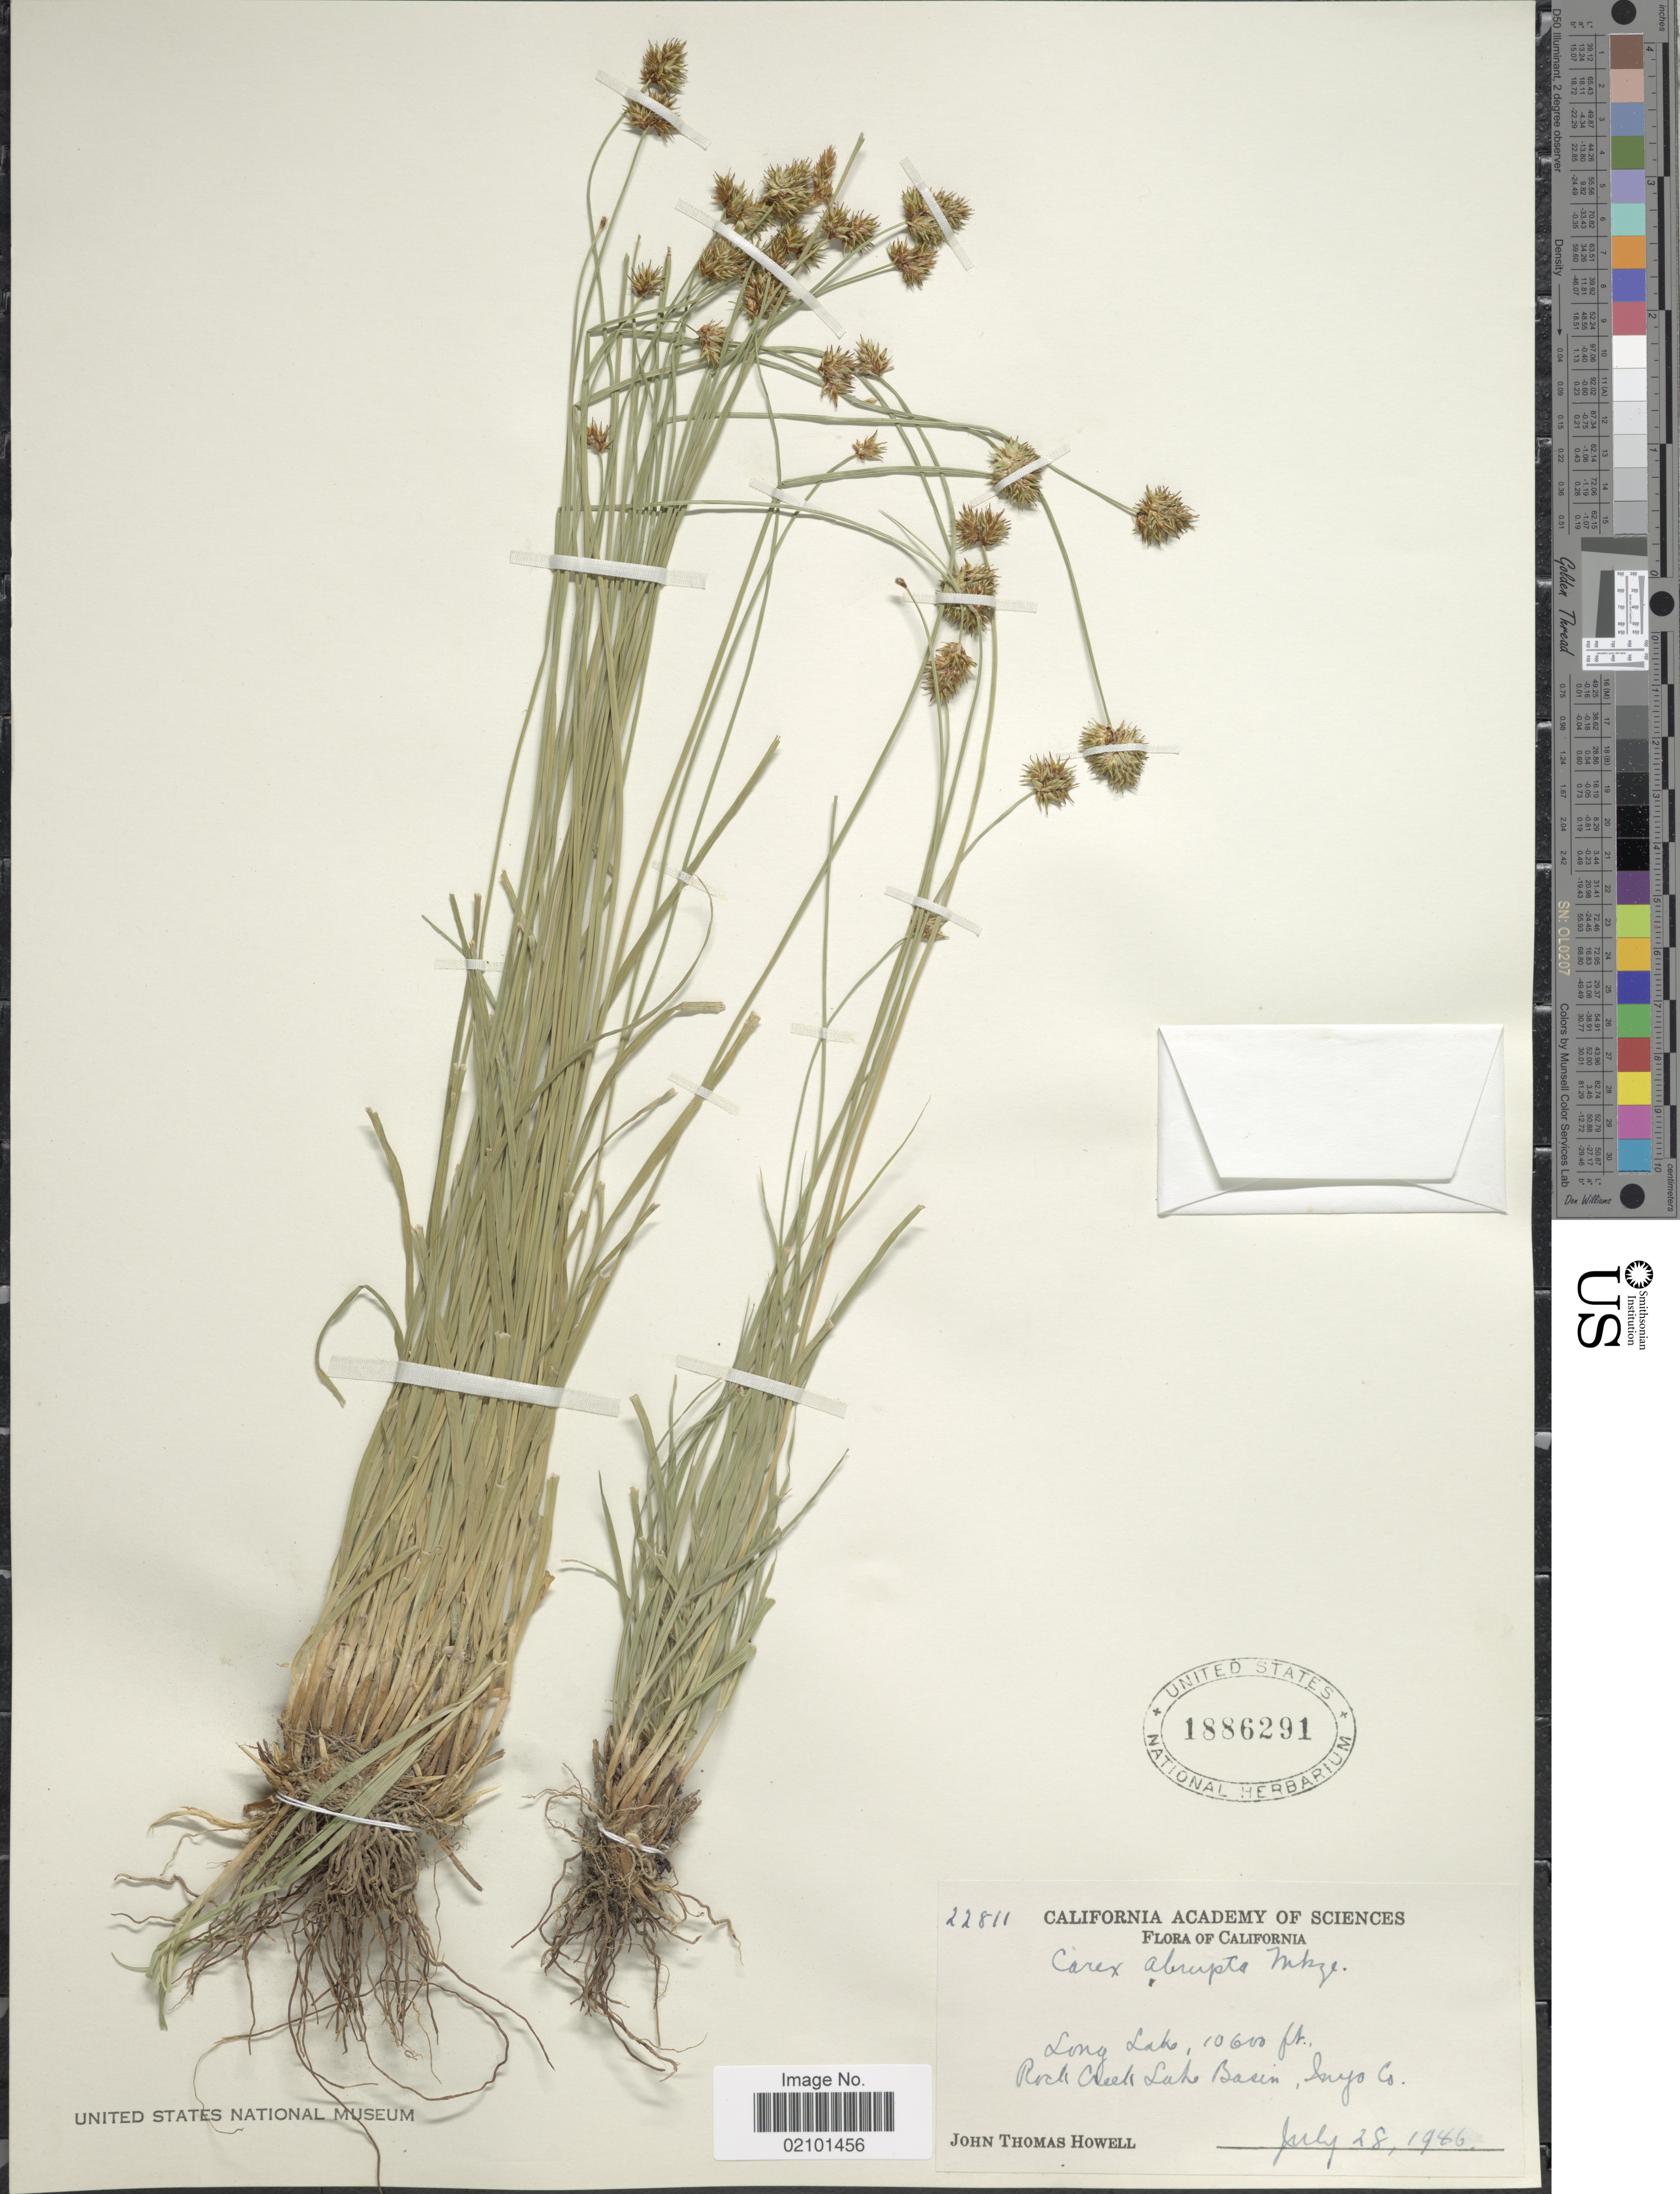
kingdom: Plantae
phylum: Tracheophyta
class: Liliopsida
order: Poales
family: Cyperaceae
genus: Carex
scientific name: Carex abrupta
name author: Mack.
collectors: J. T. Howell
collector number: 22811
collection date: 1986-07-28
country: United States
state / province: California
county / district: Inyo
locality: Long Lake, Rock Creek Lake Basin, Inyo Co.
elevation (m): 3231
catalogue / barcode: US 1886291